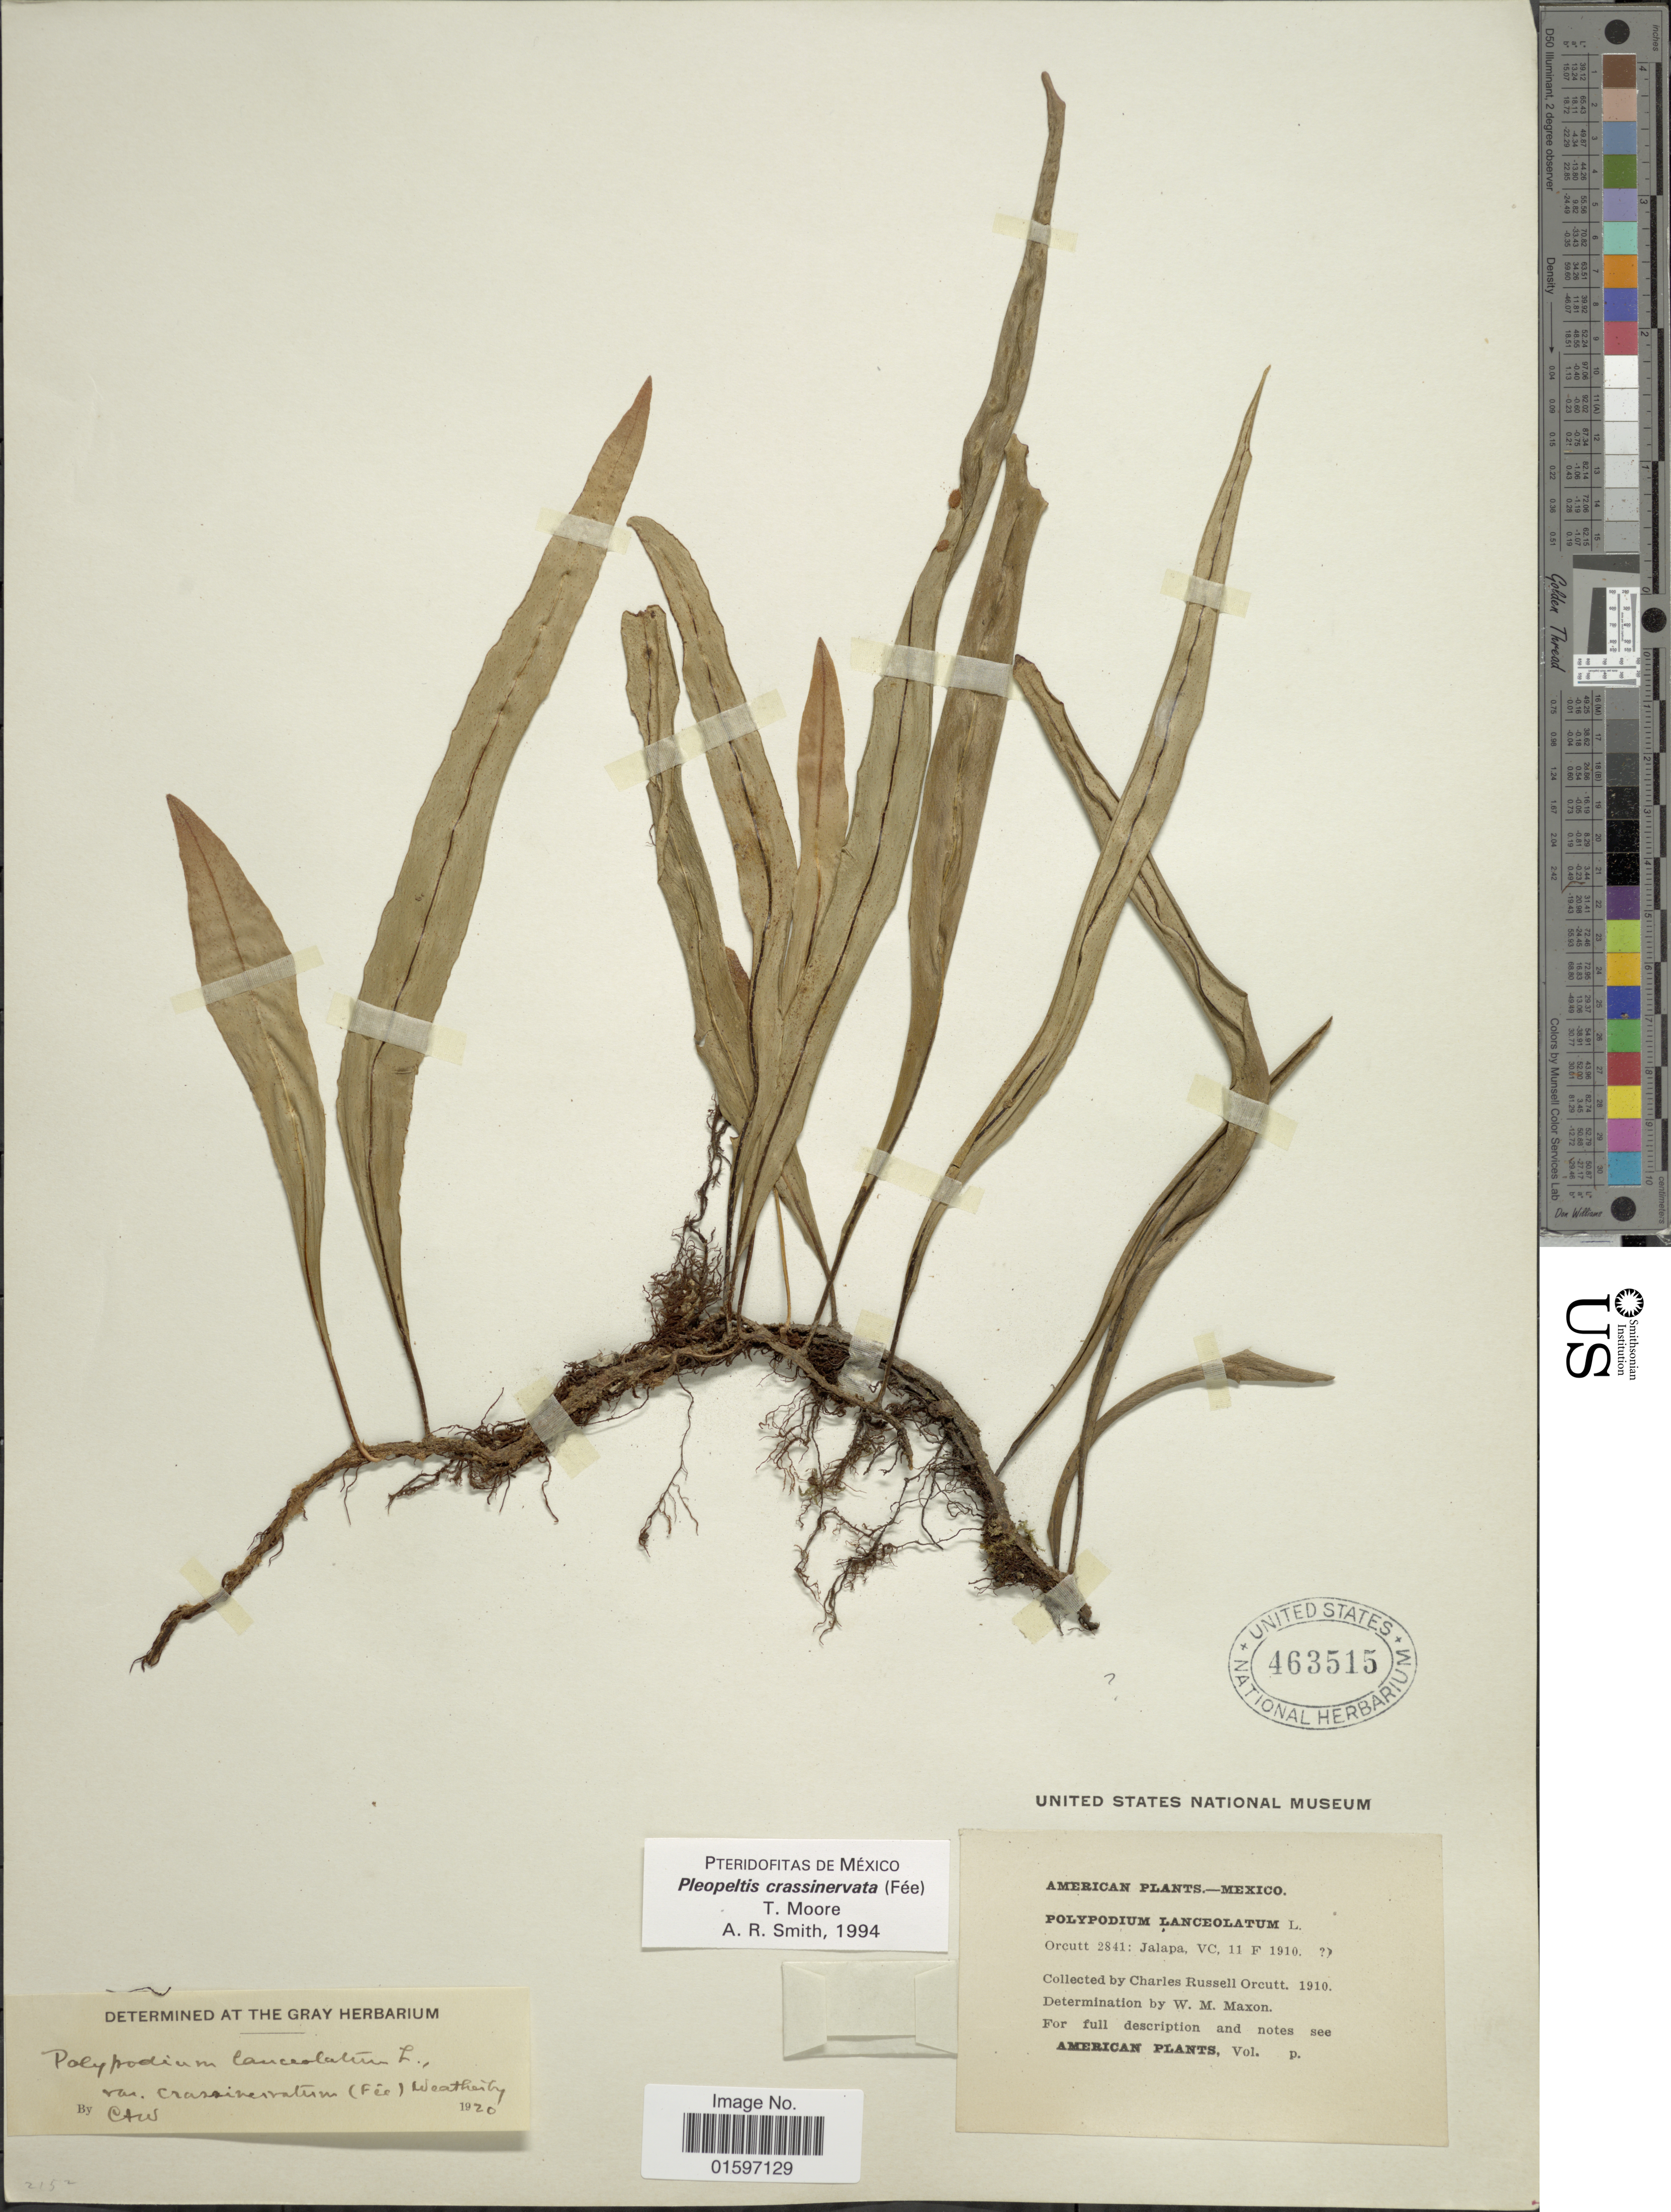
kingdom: Plantae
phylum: Tracheophyta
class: Polypodiopsida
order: Polypodiales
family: Polypodiaceae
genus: Pleopeltis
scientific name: Pleopeltis crassinervata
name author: (Fée) T. Moore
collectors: C. R. Orcutt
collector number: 2841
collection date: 1910-02-11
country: Mexico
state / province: Veracruz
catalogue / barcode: US 463515